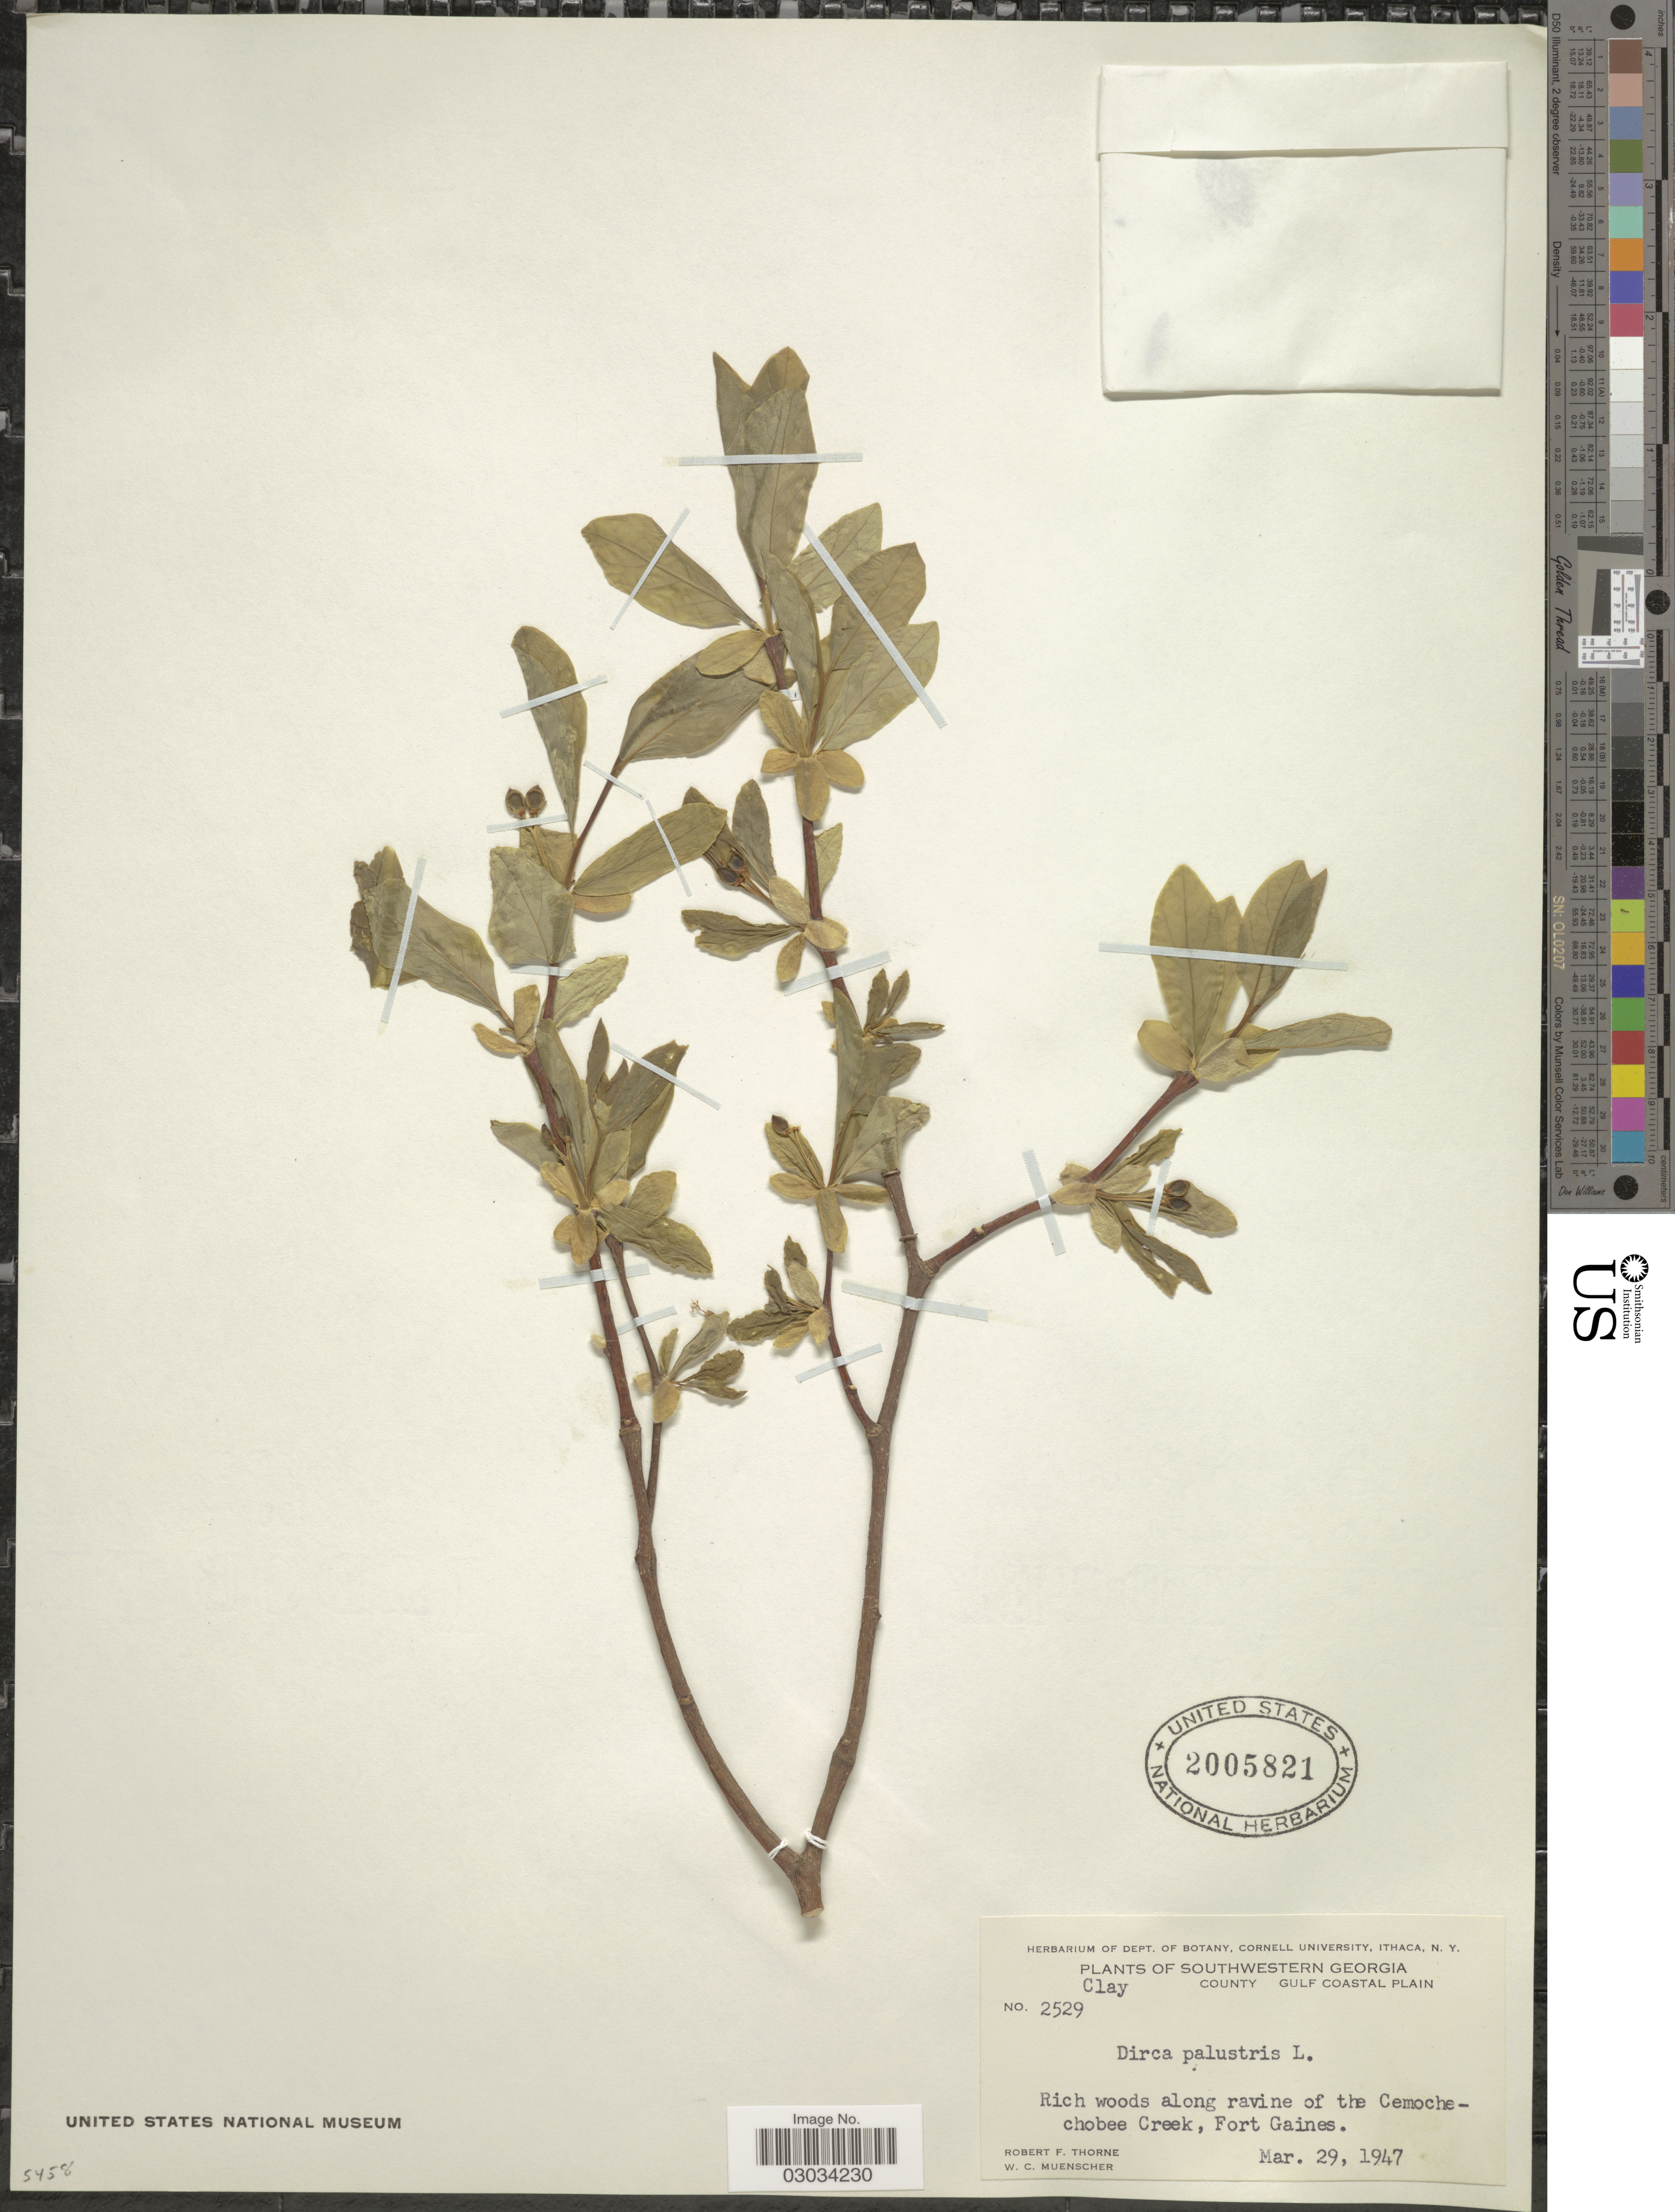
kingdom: Plantae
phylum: Tracheophyta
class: Magnoliopsida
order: Malvales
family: Thymelaeaceae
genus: Dirca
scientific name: Dirca palustris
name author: L.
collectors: R. F. Thorne & W. Muenscher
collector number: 2529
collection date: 1947-03-29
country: United States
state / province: Georgia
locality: Southwestern Georgia. Clay County Gulf Coastal Plain. Rich woods along ravine of the Cemochechobee Creek, Fort Gaines.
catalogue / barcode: US 2005821